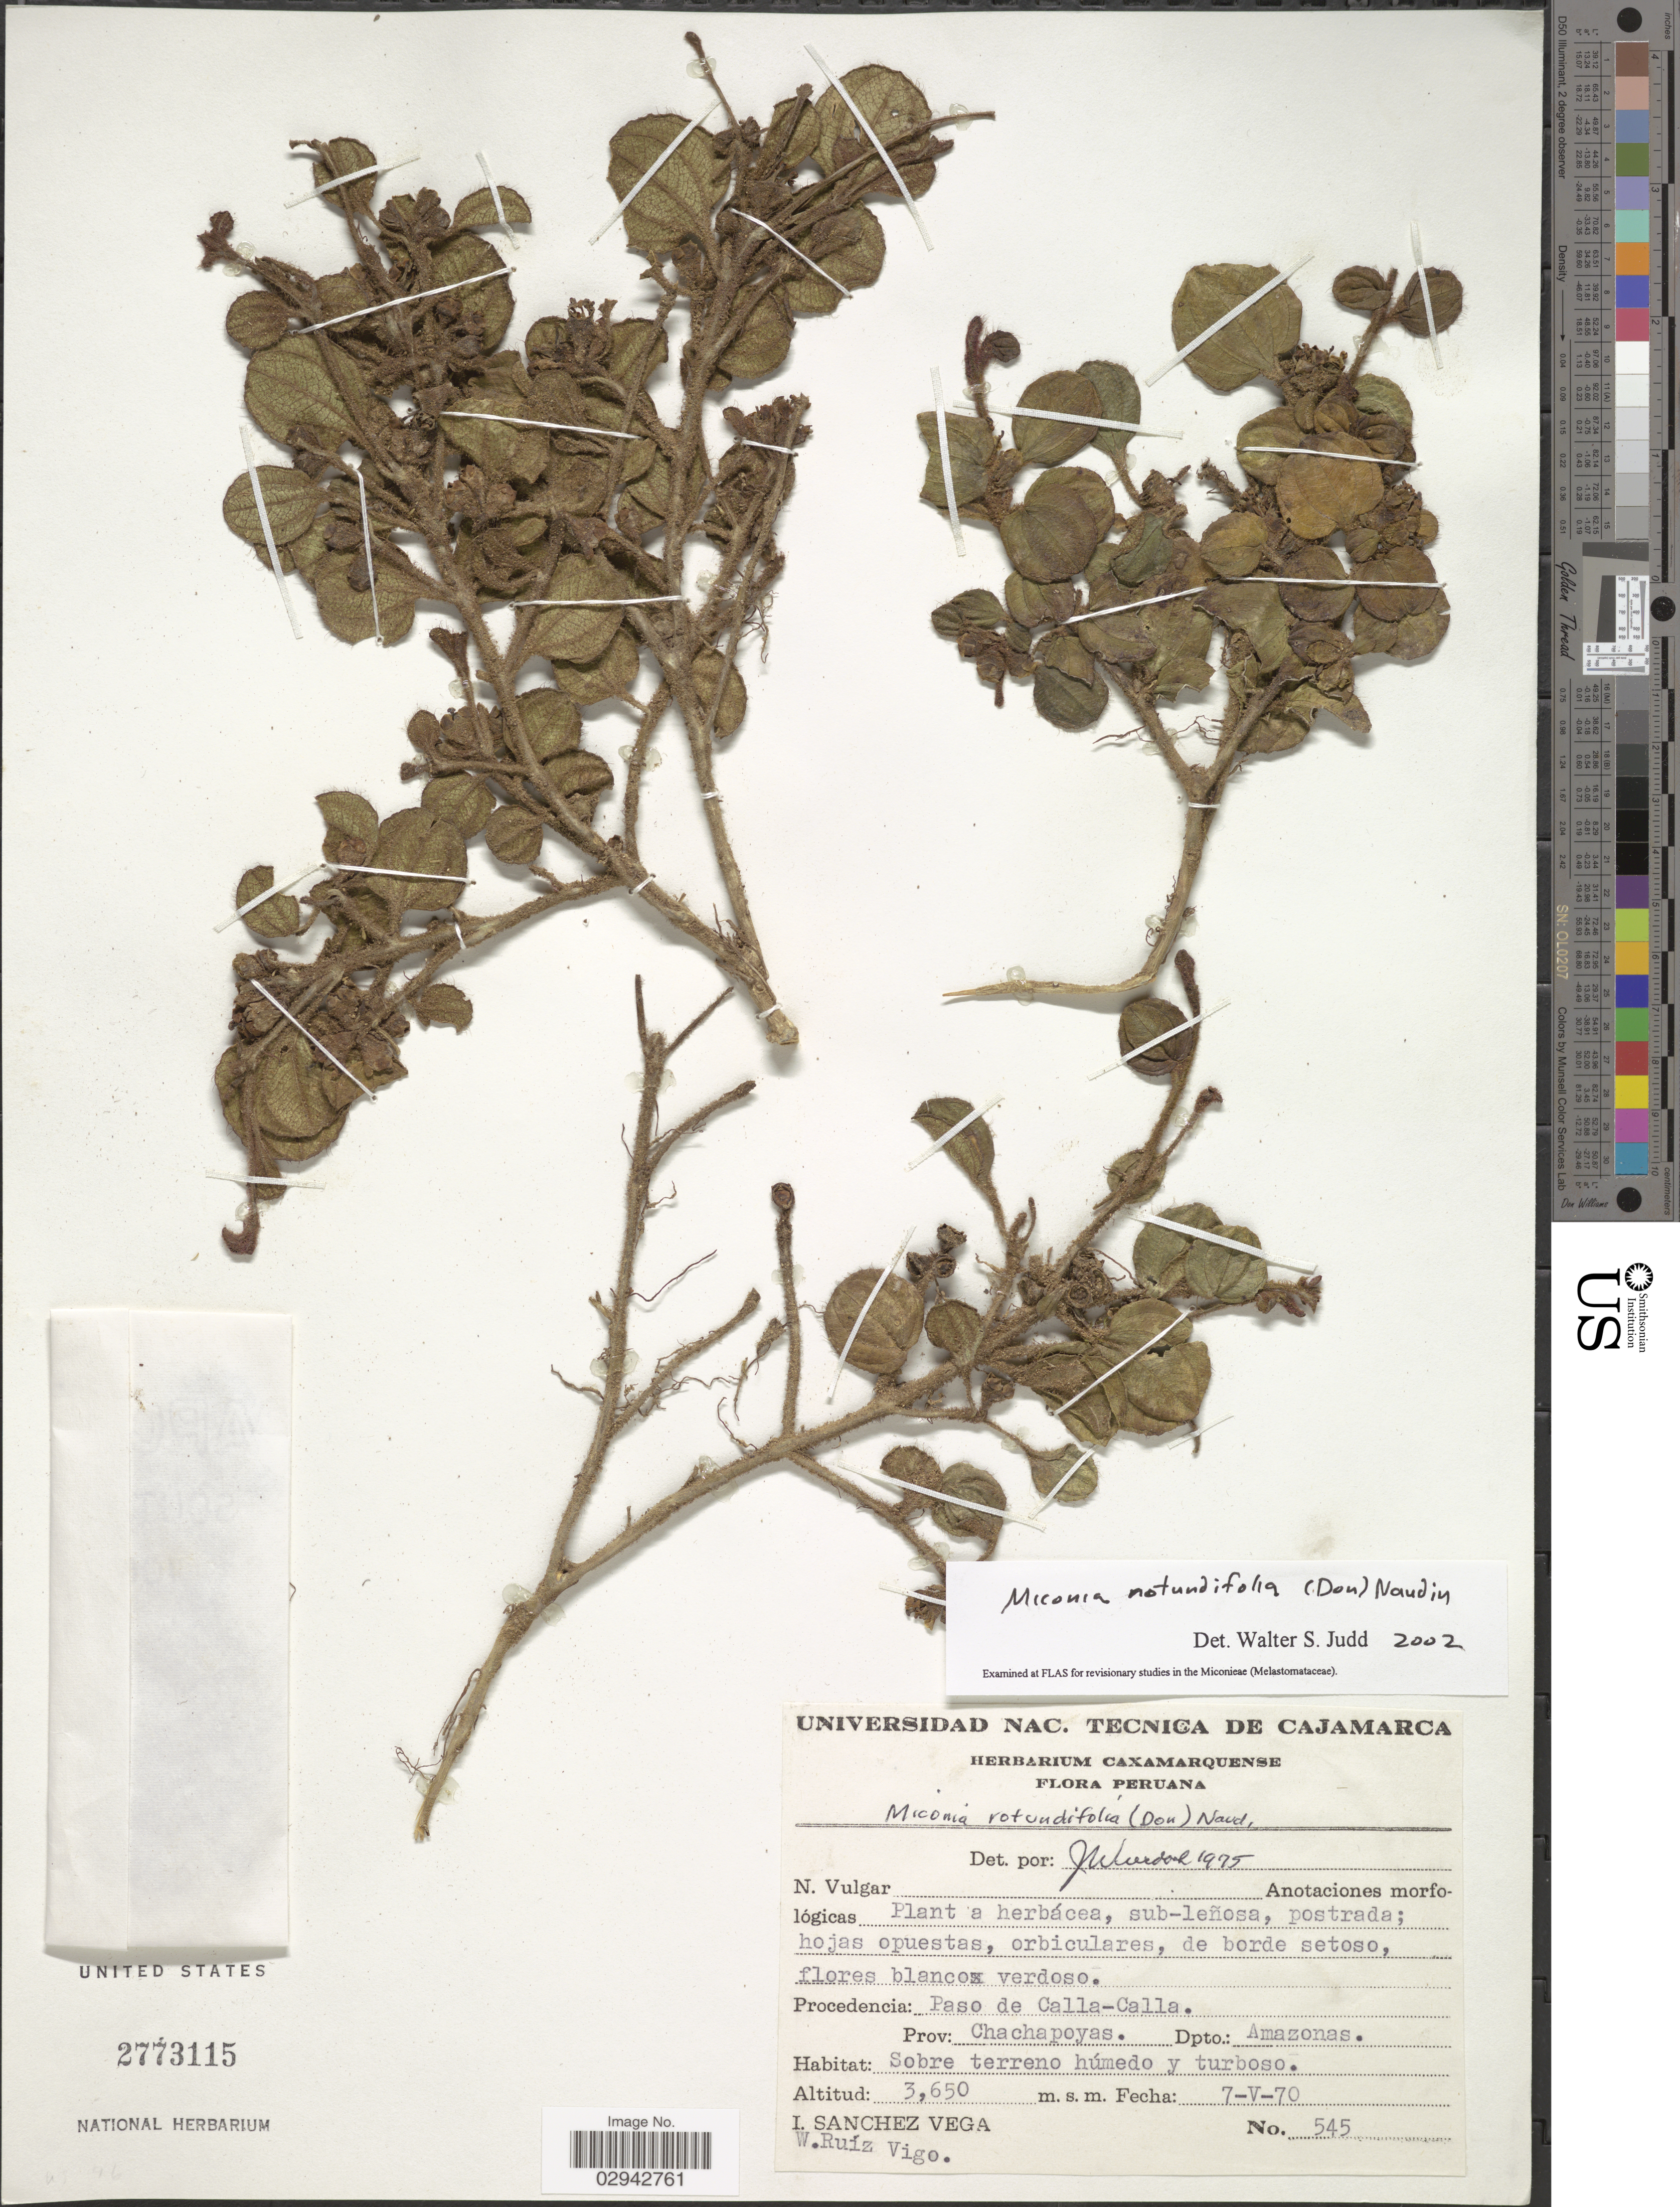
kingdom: Plantae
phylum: Tracheophyta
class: Magnoliopsida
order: Myrtales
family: Melastomataceae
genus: Miconia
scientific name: Miconia rotundifolia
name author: (D. Don) Naudin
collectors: I. Sánchez Vega & W. Ruiz Vigo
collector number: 545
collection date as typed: Transcribed d/m/y: 7/5/70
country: Peru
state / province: Amazonas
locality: Procedencia: Paso de Calla-Calla. Prov: Chachapoyas. Dpto: Amazonas.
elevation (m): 3650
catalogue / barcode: US 2773115